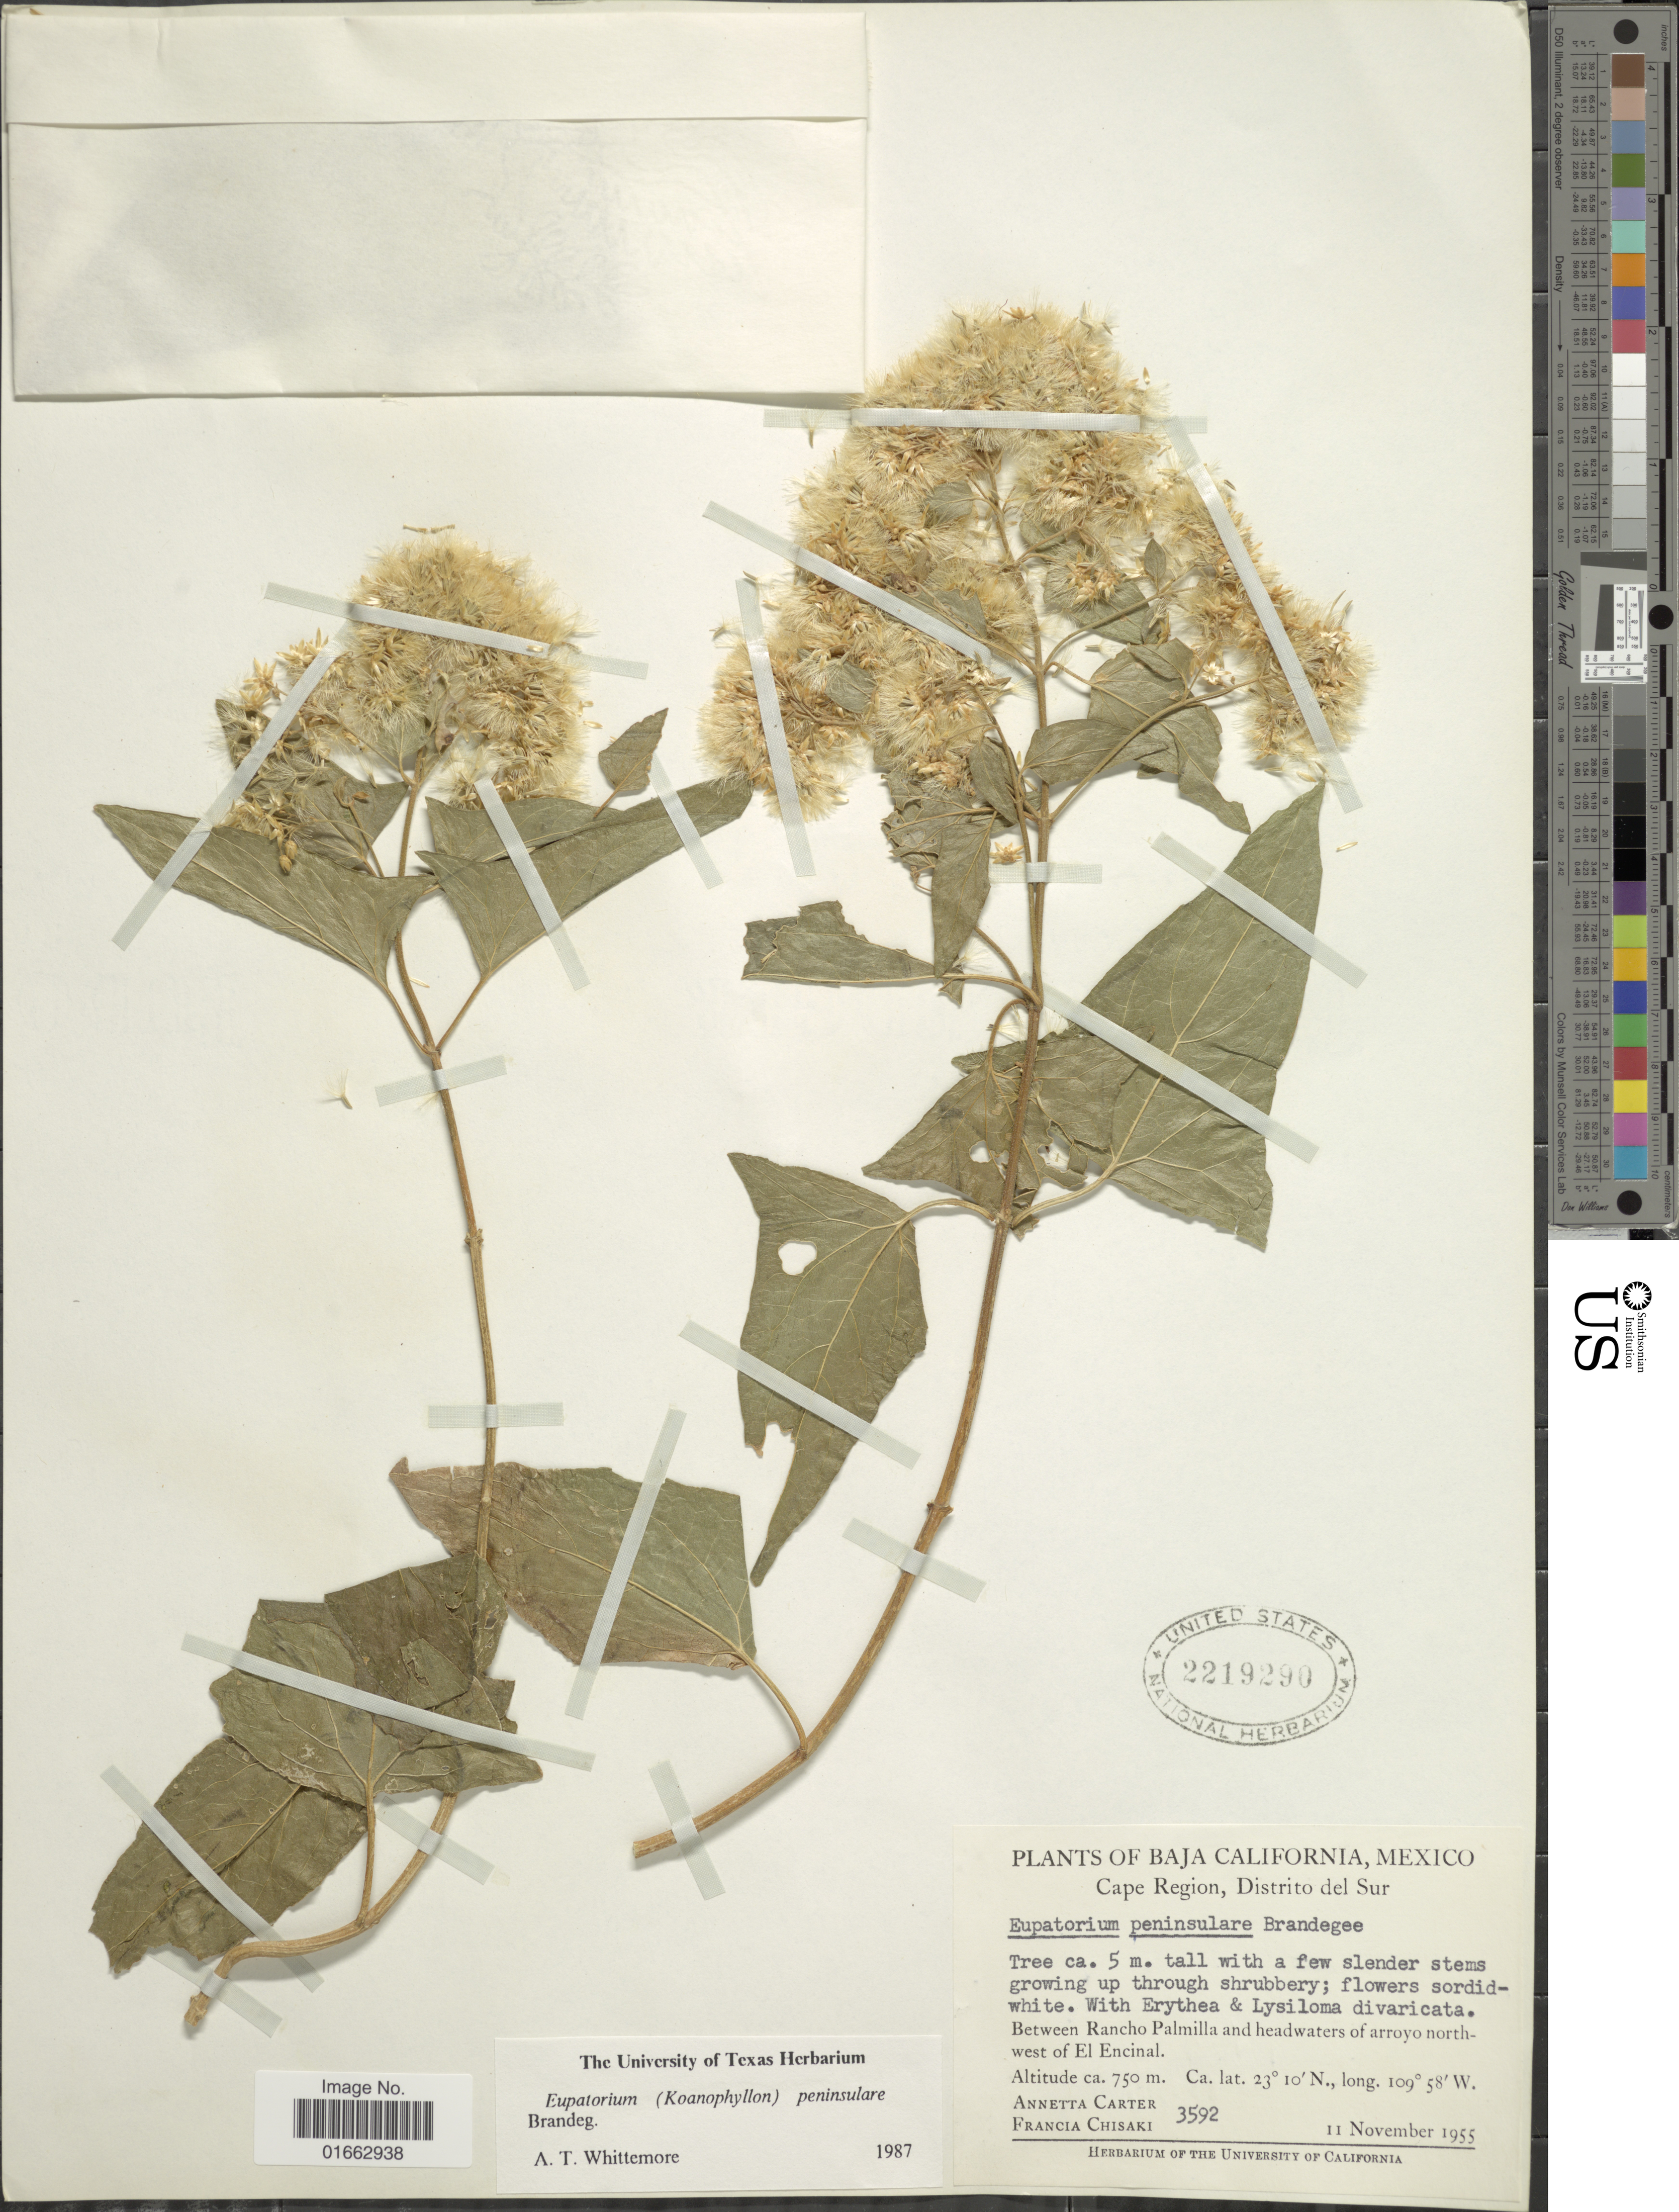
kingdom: Plantae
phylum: Tracheophyta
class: Magnoliopsida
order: Asterales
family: Asteraceae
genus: Critonia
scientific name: Critonia peninsularis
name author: (Brandegee) R.M. King & H. Rob.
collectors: A. Carter & F. Chisaki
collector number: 3592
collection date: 1955-11-11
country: Mexico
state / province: Baja California Sur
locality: Cape Region, Distrito del Sur, Between Rancho Palmilla and headwaters of arroyo northwest of El Encinal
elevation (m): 750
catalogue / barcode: US 2219290